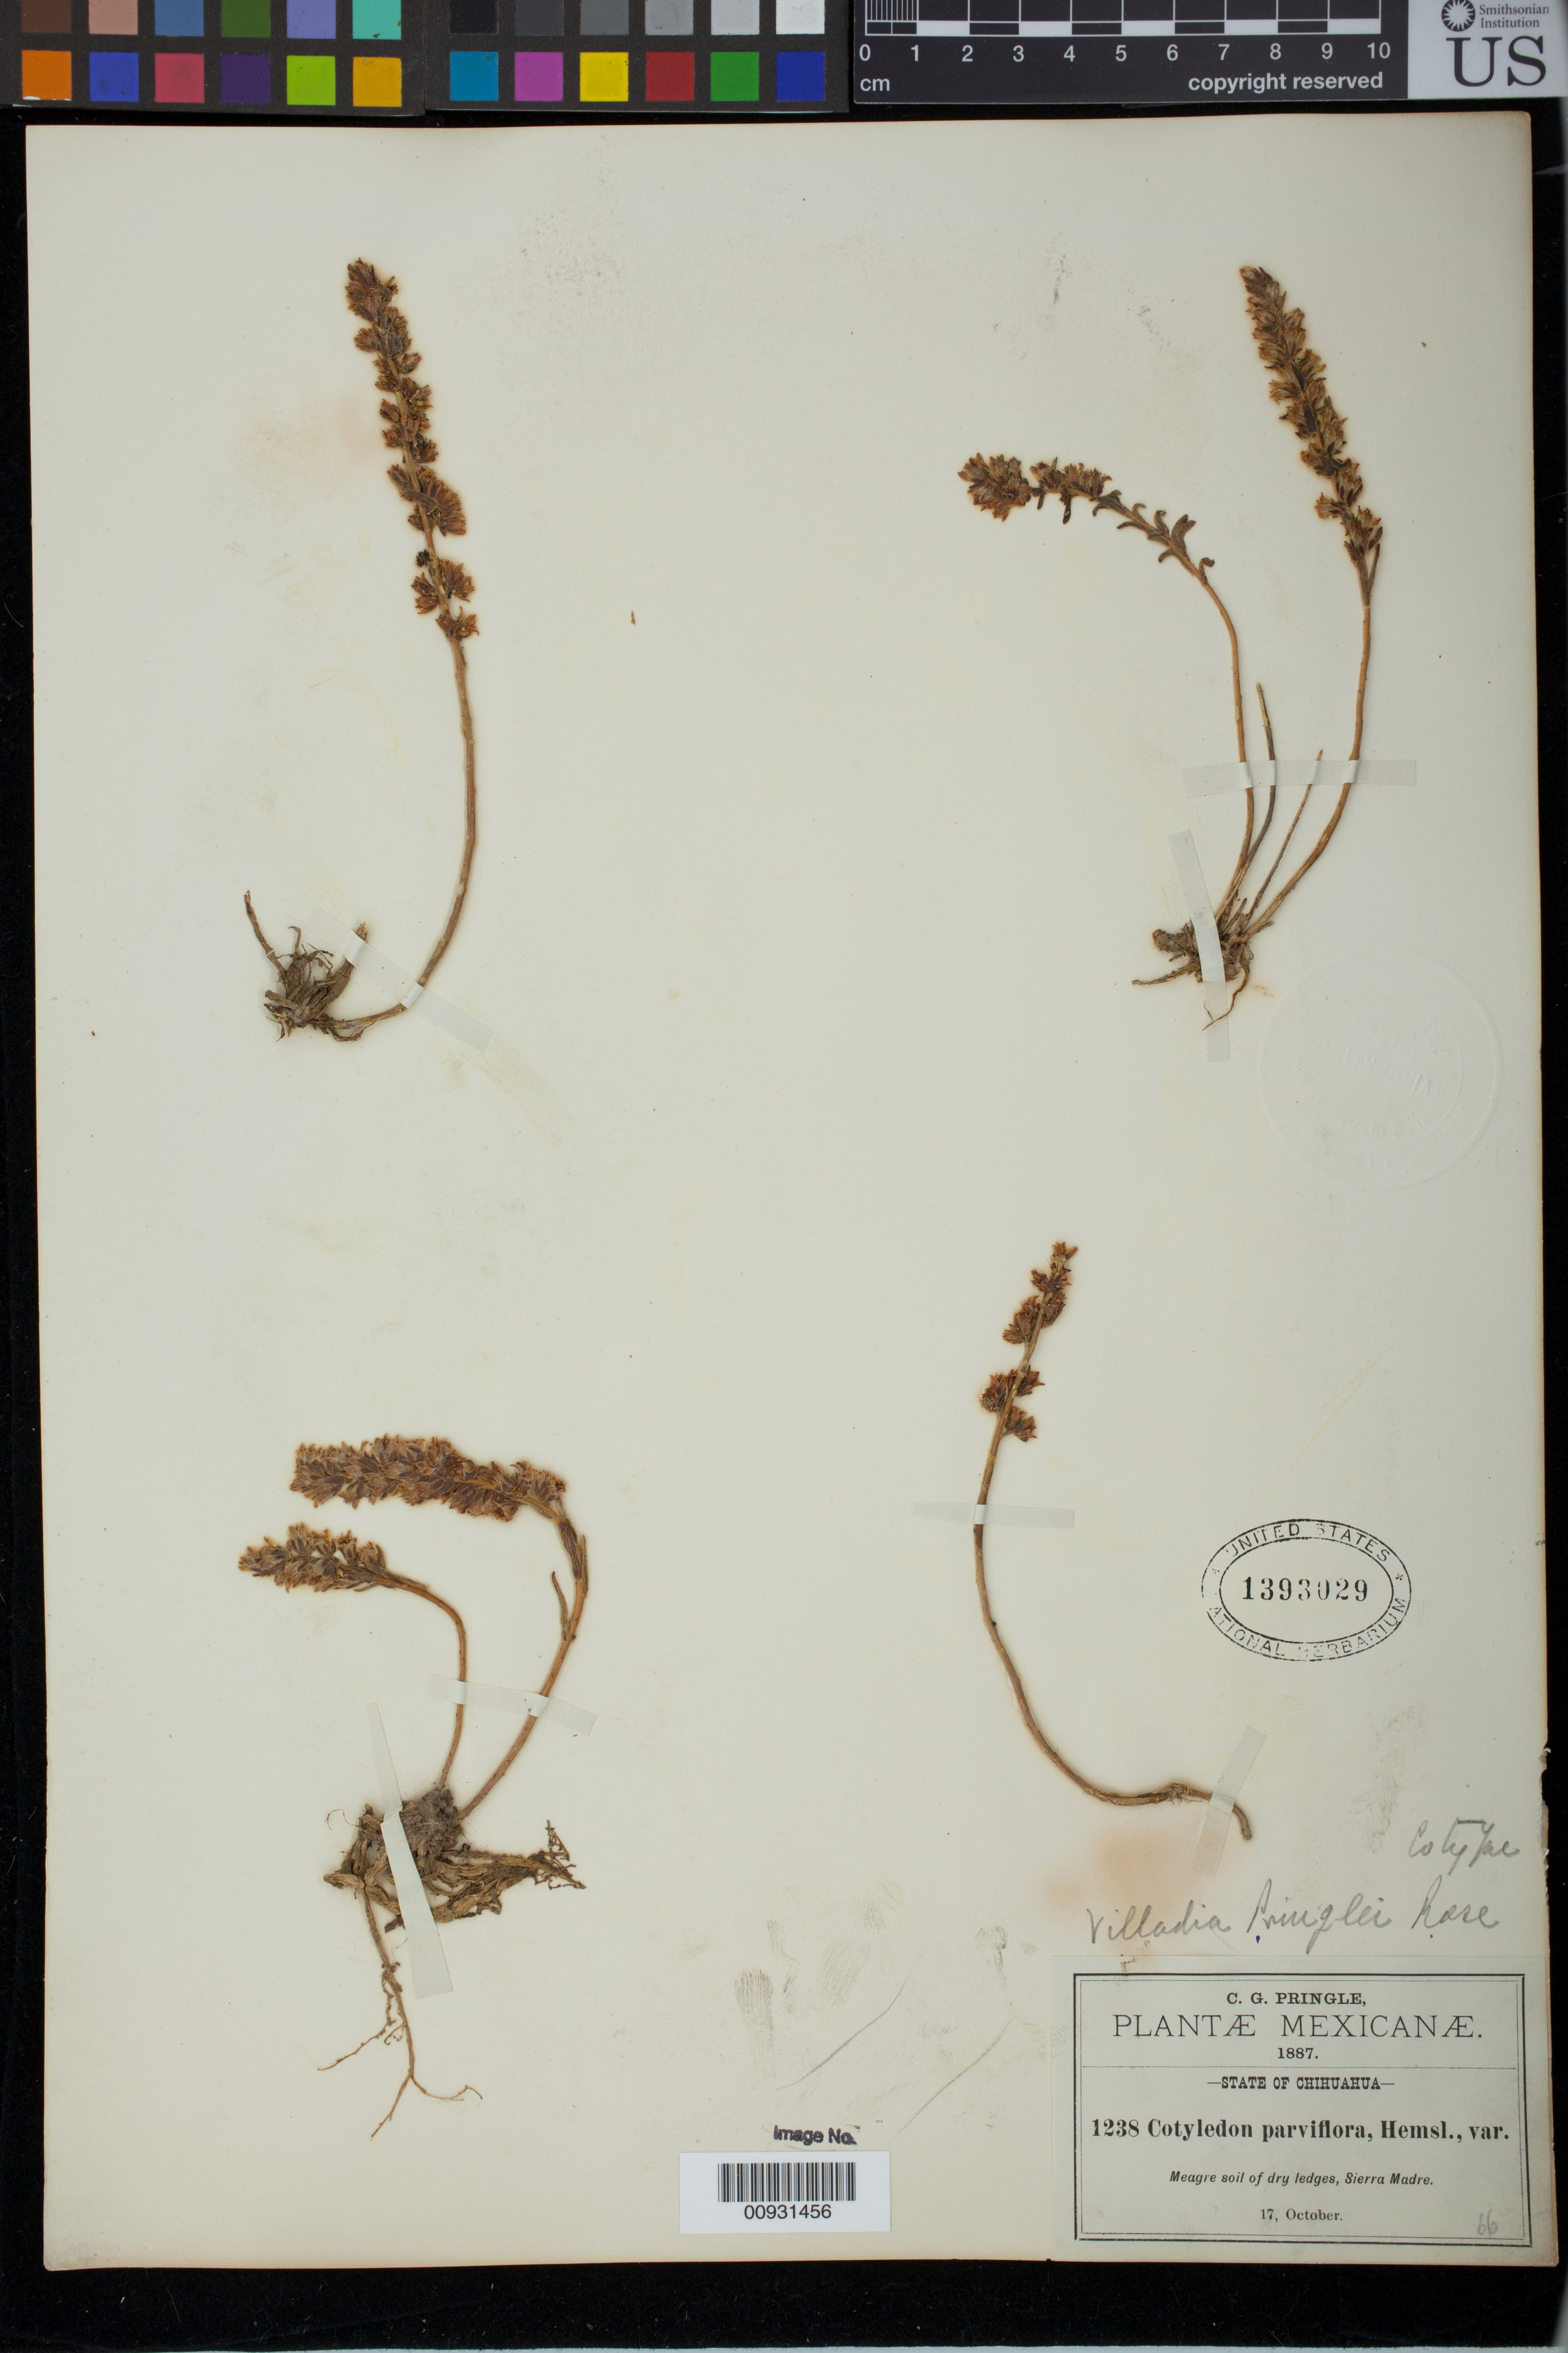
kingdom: Plantae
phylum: Tracheophyta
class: Magnoliopsida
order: Saxifragales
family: Crassulaceae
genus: Villadia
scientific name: Villadia pringlei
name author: Rose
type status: Isotype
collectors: C. G. Pringle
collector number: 1238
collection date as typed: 17 Oct 1887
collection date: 1887-10-17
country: Mexico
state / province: Chihuahua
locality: Sierra Madre.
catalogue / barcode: US 1393029